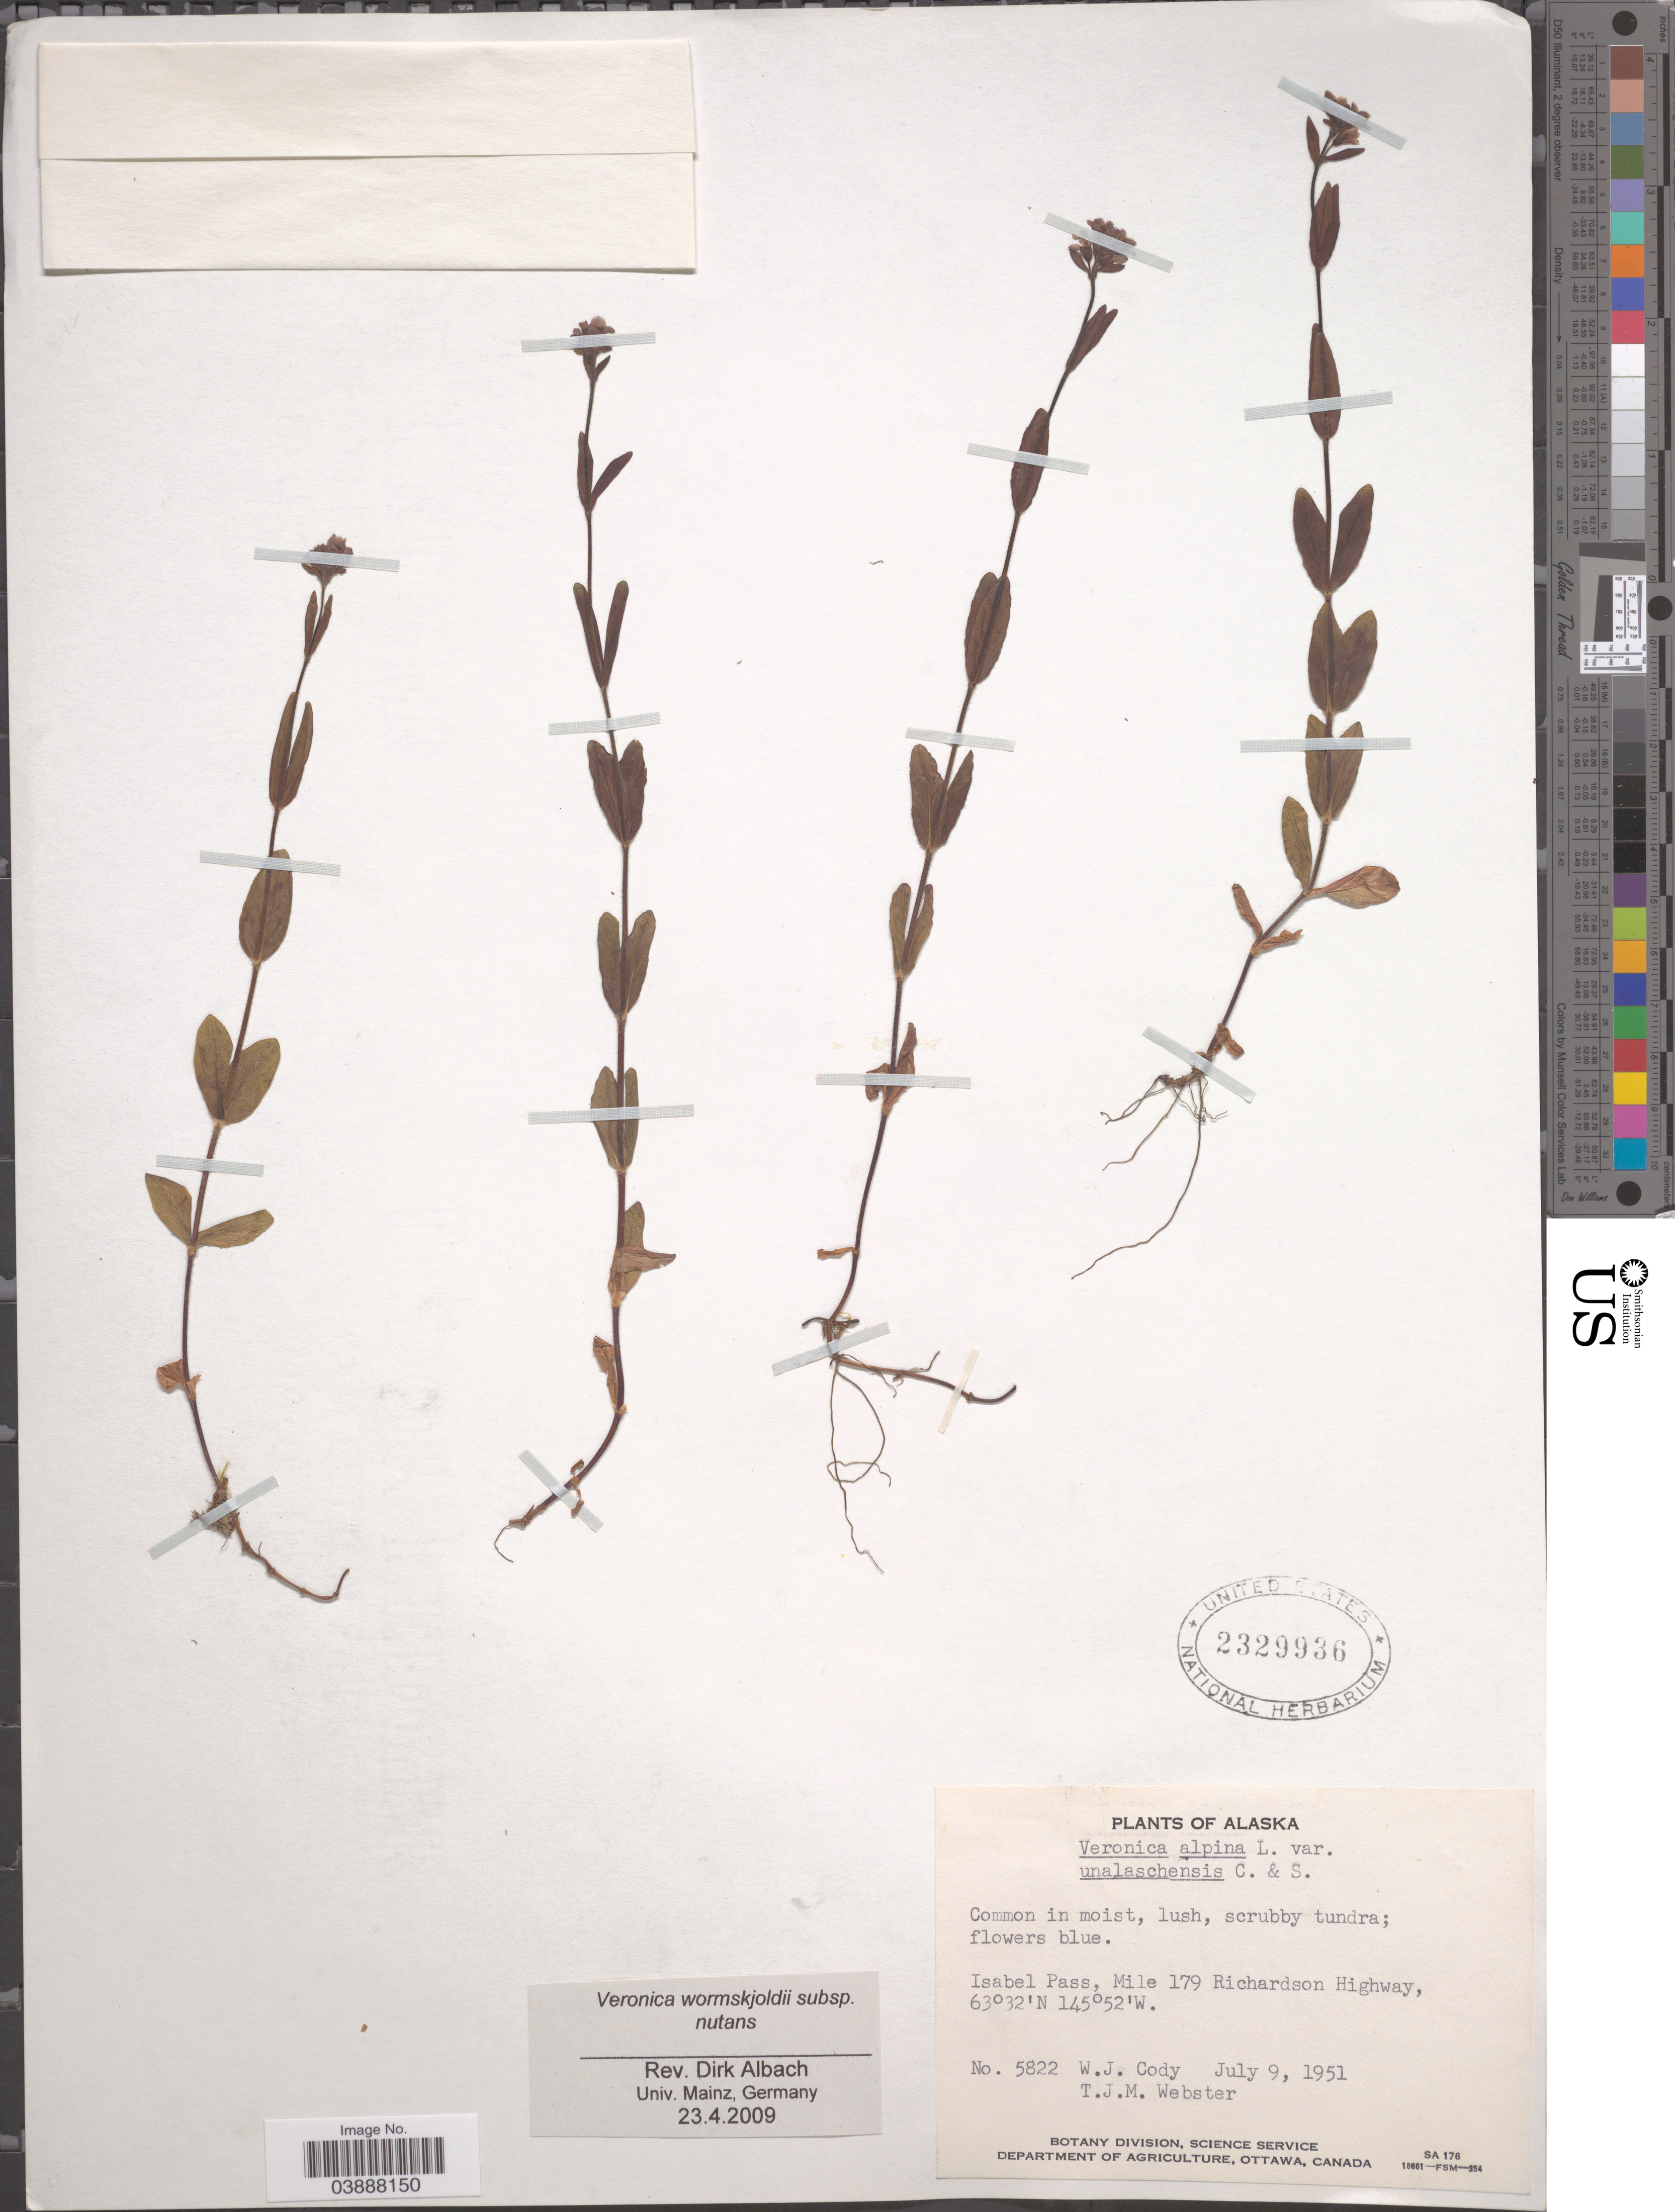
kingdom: Plantae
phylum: Tracheophyta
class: Magnoliopsida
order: Lamiales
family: Plantaginaceae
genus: Veronica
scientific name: Veronica wormskjoldii subsp. nutans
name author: (Bong.) Albach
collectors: W. Cody & T. J. Webster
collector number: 5822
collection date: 1951-07-09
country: United States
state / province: Alaska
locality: Isabel Pass, Mile 179 Richardson Highway.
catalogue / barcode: US 2329936